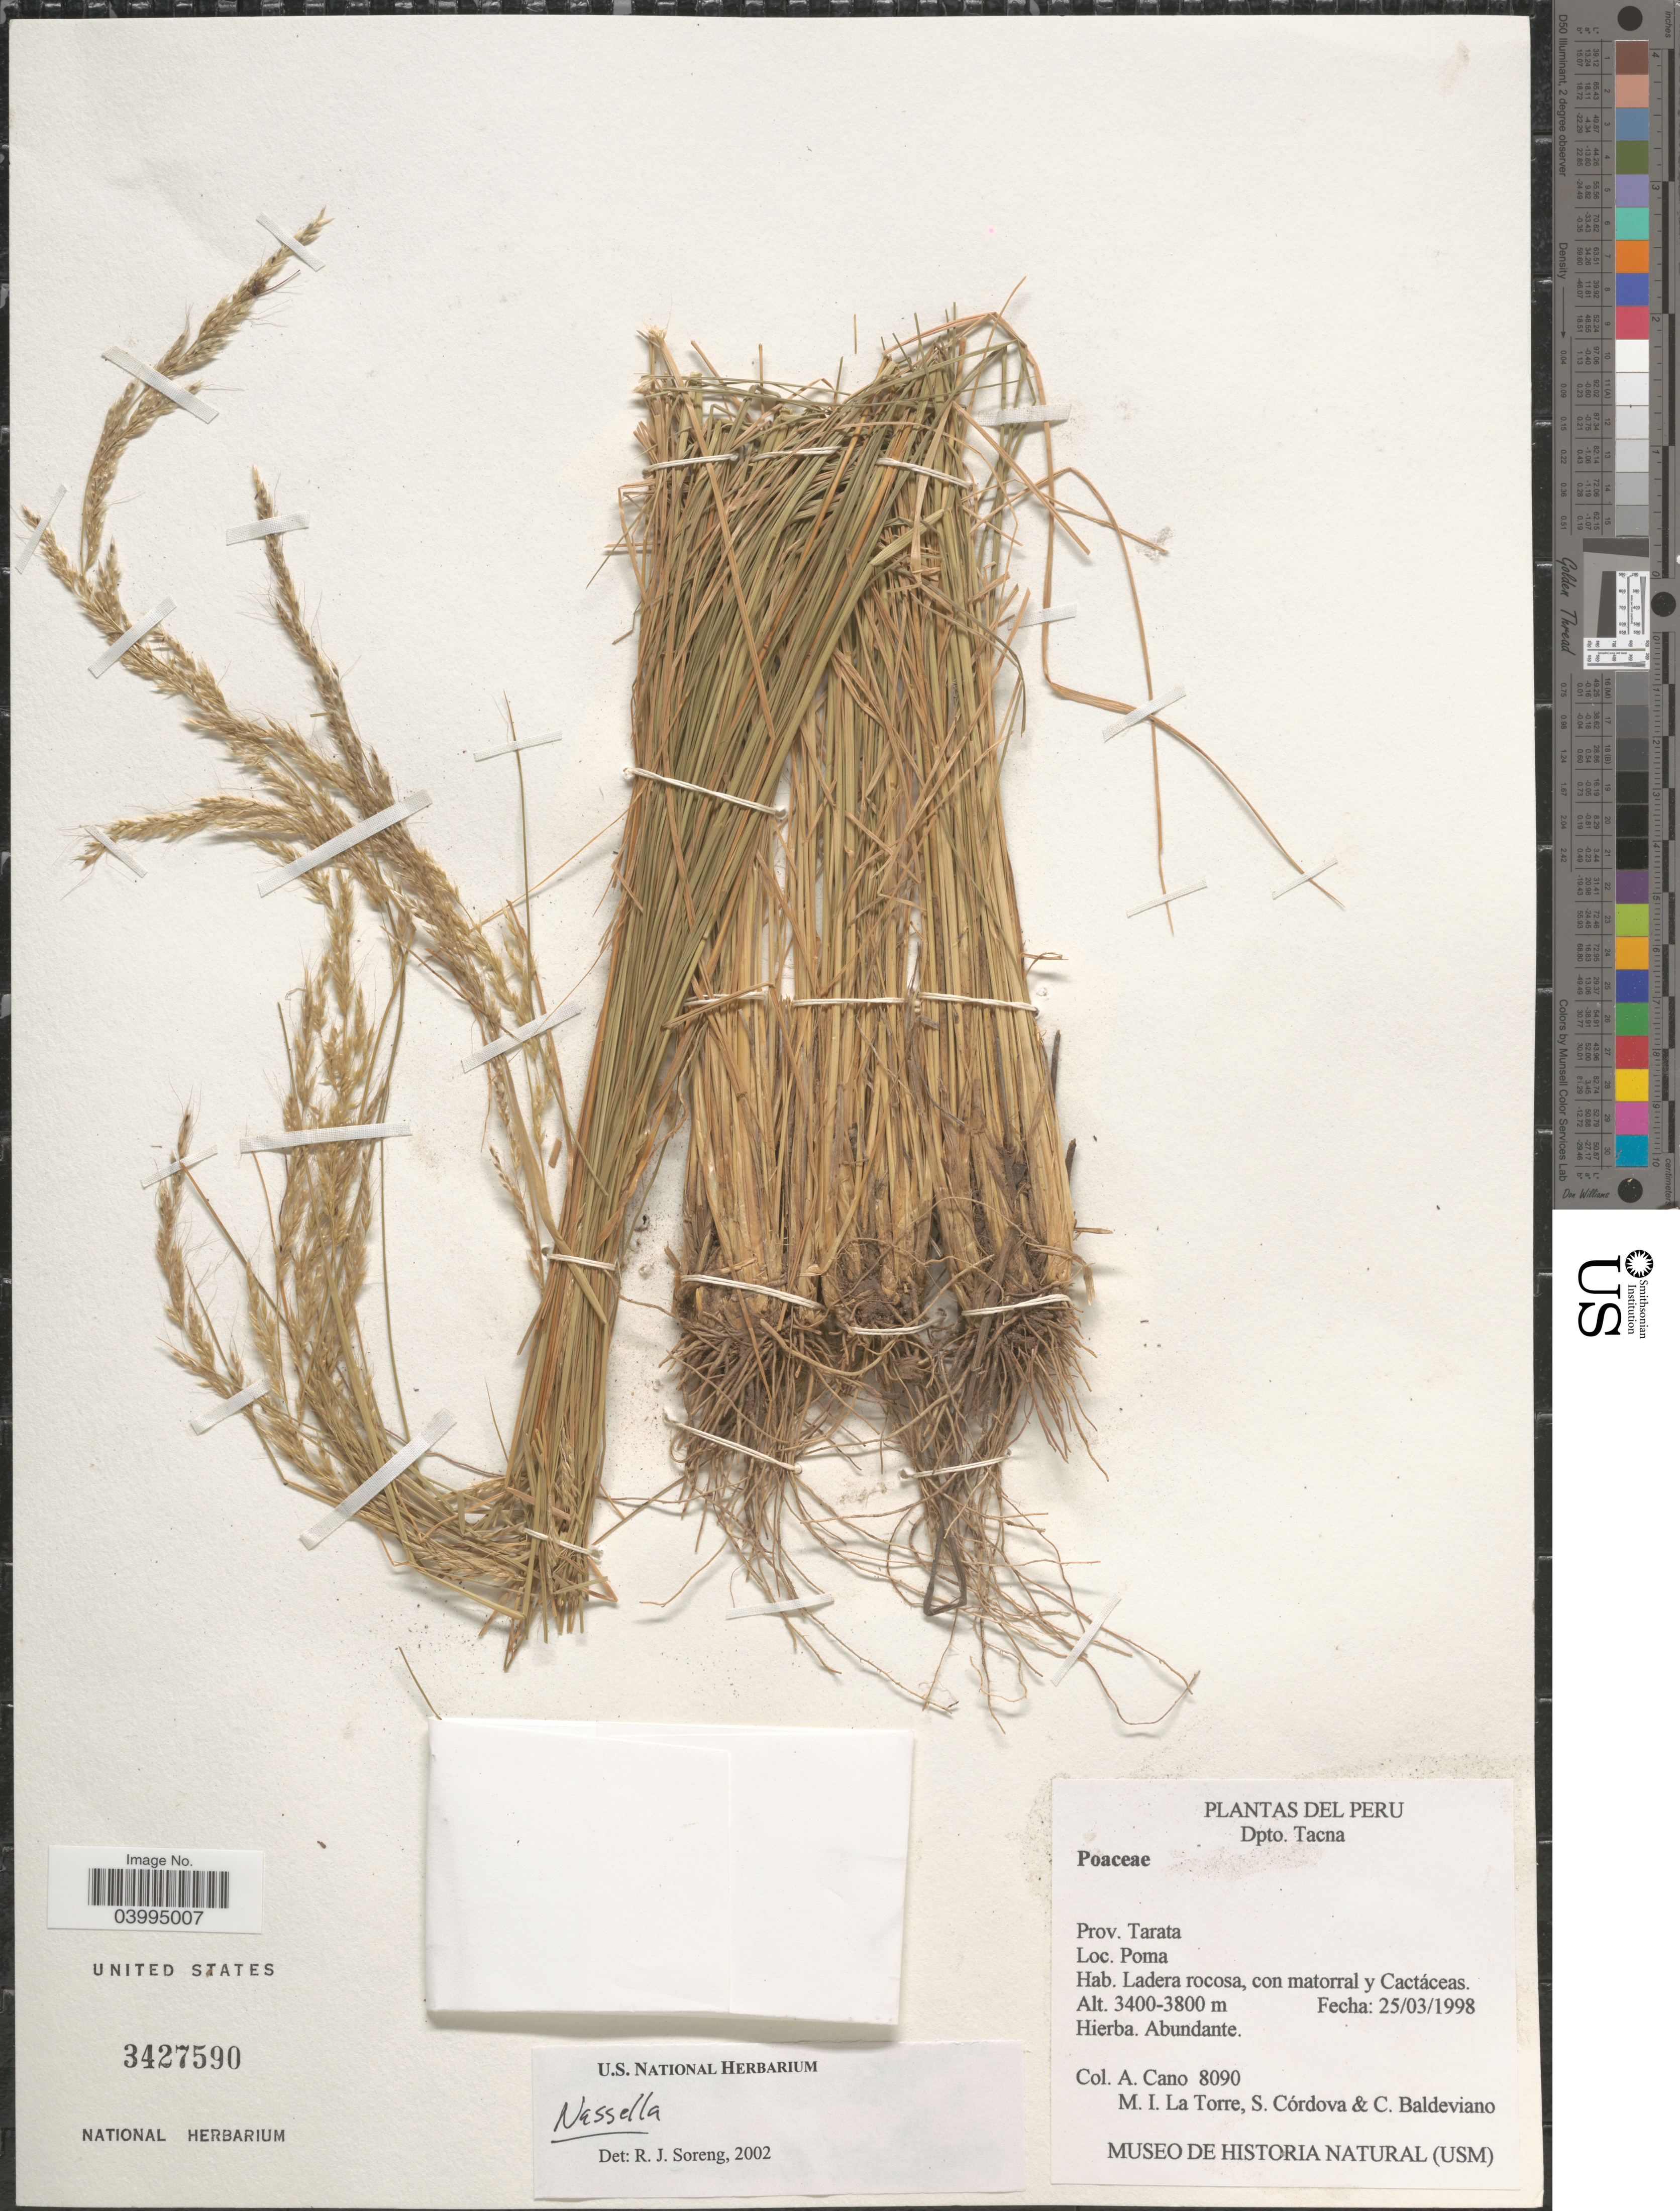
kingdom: Plantae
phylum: Tracheophyta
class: Liliopsida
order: Poales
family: Poaceae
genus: Stipa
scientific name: Stipa sp.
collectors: A. Cano, M. La Torre, S. Cordova & C. Baldeviano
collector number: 8090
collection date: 1998-03-25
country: Peru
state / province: Tacna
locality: Dpto. Tacna. Prov. Tarata. Poma.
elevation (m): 3400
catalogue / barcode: US 3427590